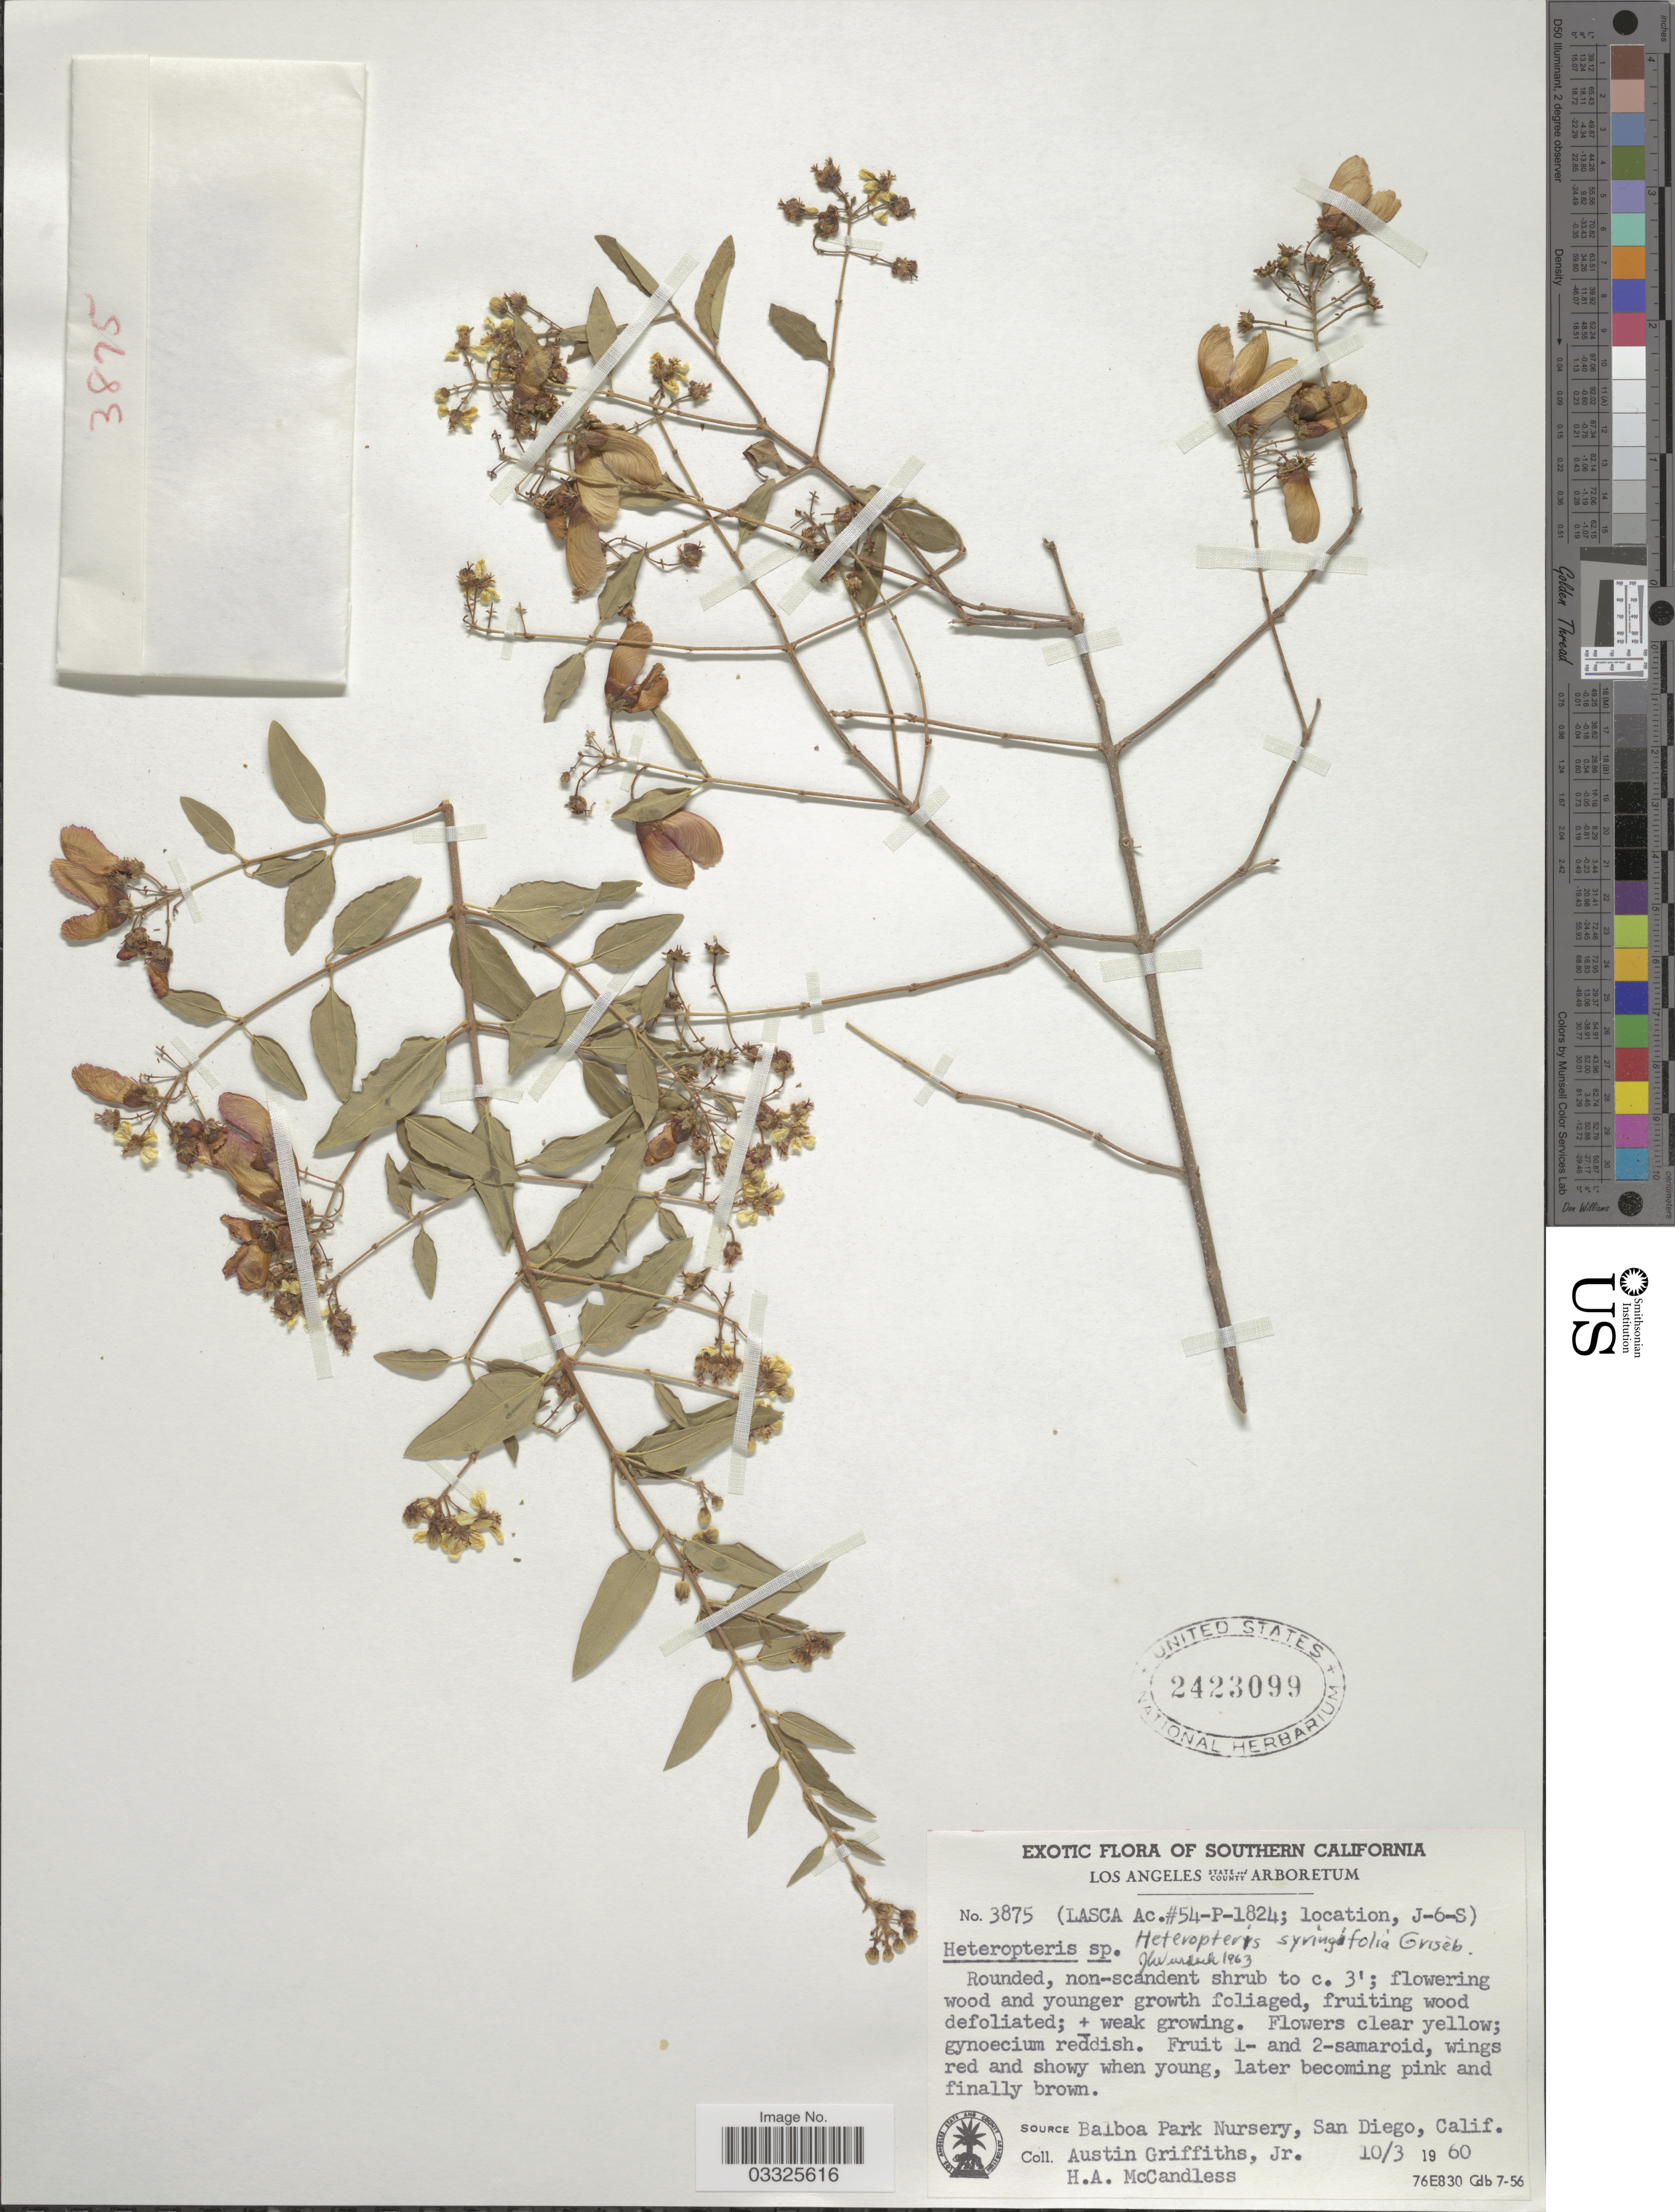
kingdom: Plantae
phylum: Tracheophyta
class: Magnoliopsida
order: Malpighiales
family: Malpighiaceae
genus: Heteropterys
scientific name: Heteropterys syringifolia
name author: Griseb.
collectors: A. Griffiths & H. McCandless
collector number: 3875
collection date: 1960-03-10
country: United States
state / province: California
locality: Southern California.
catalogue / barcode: US 2423099